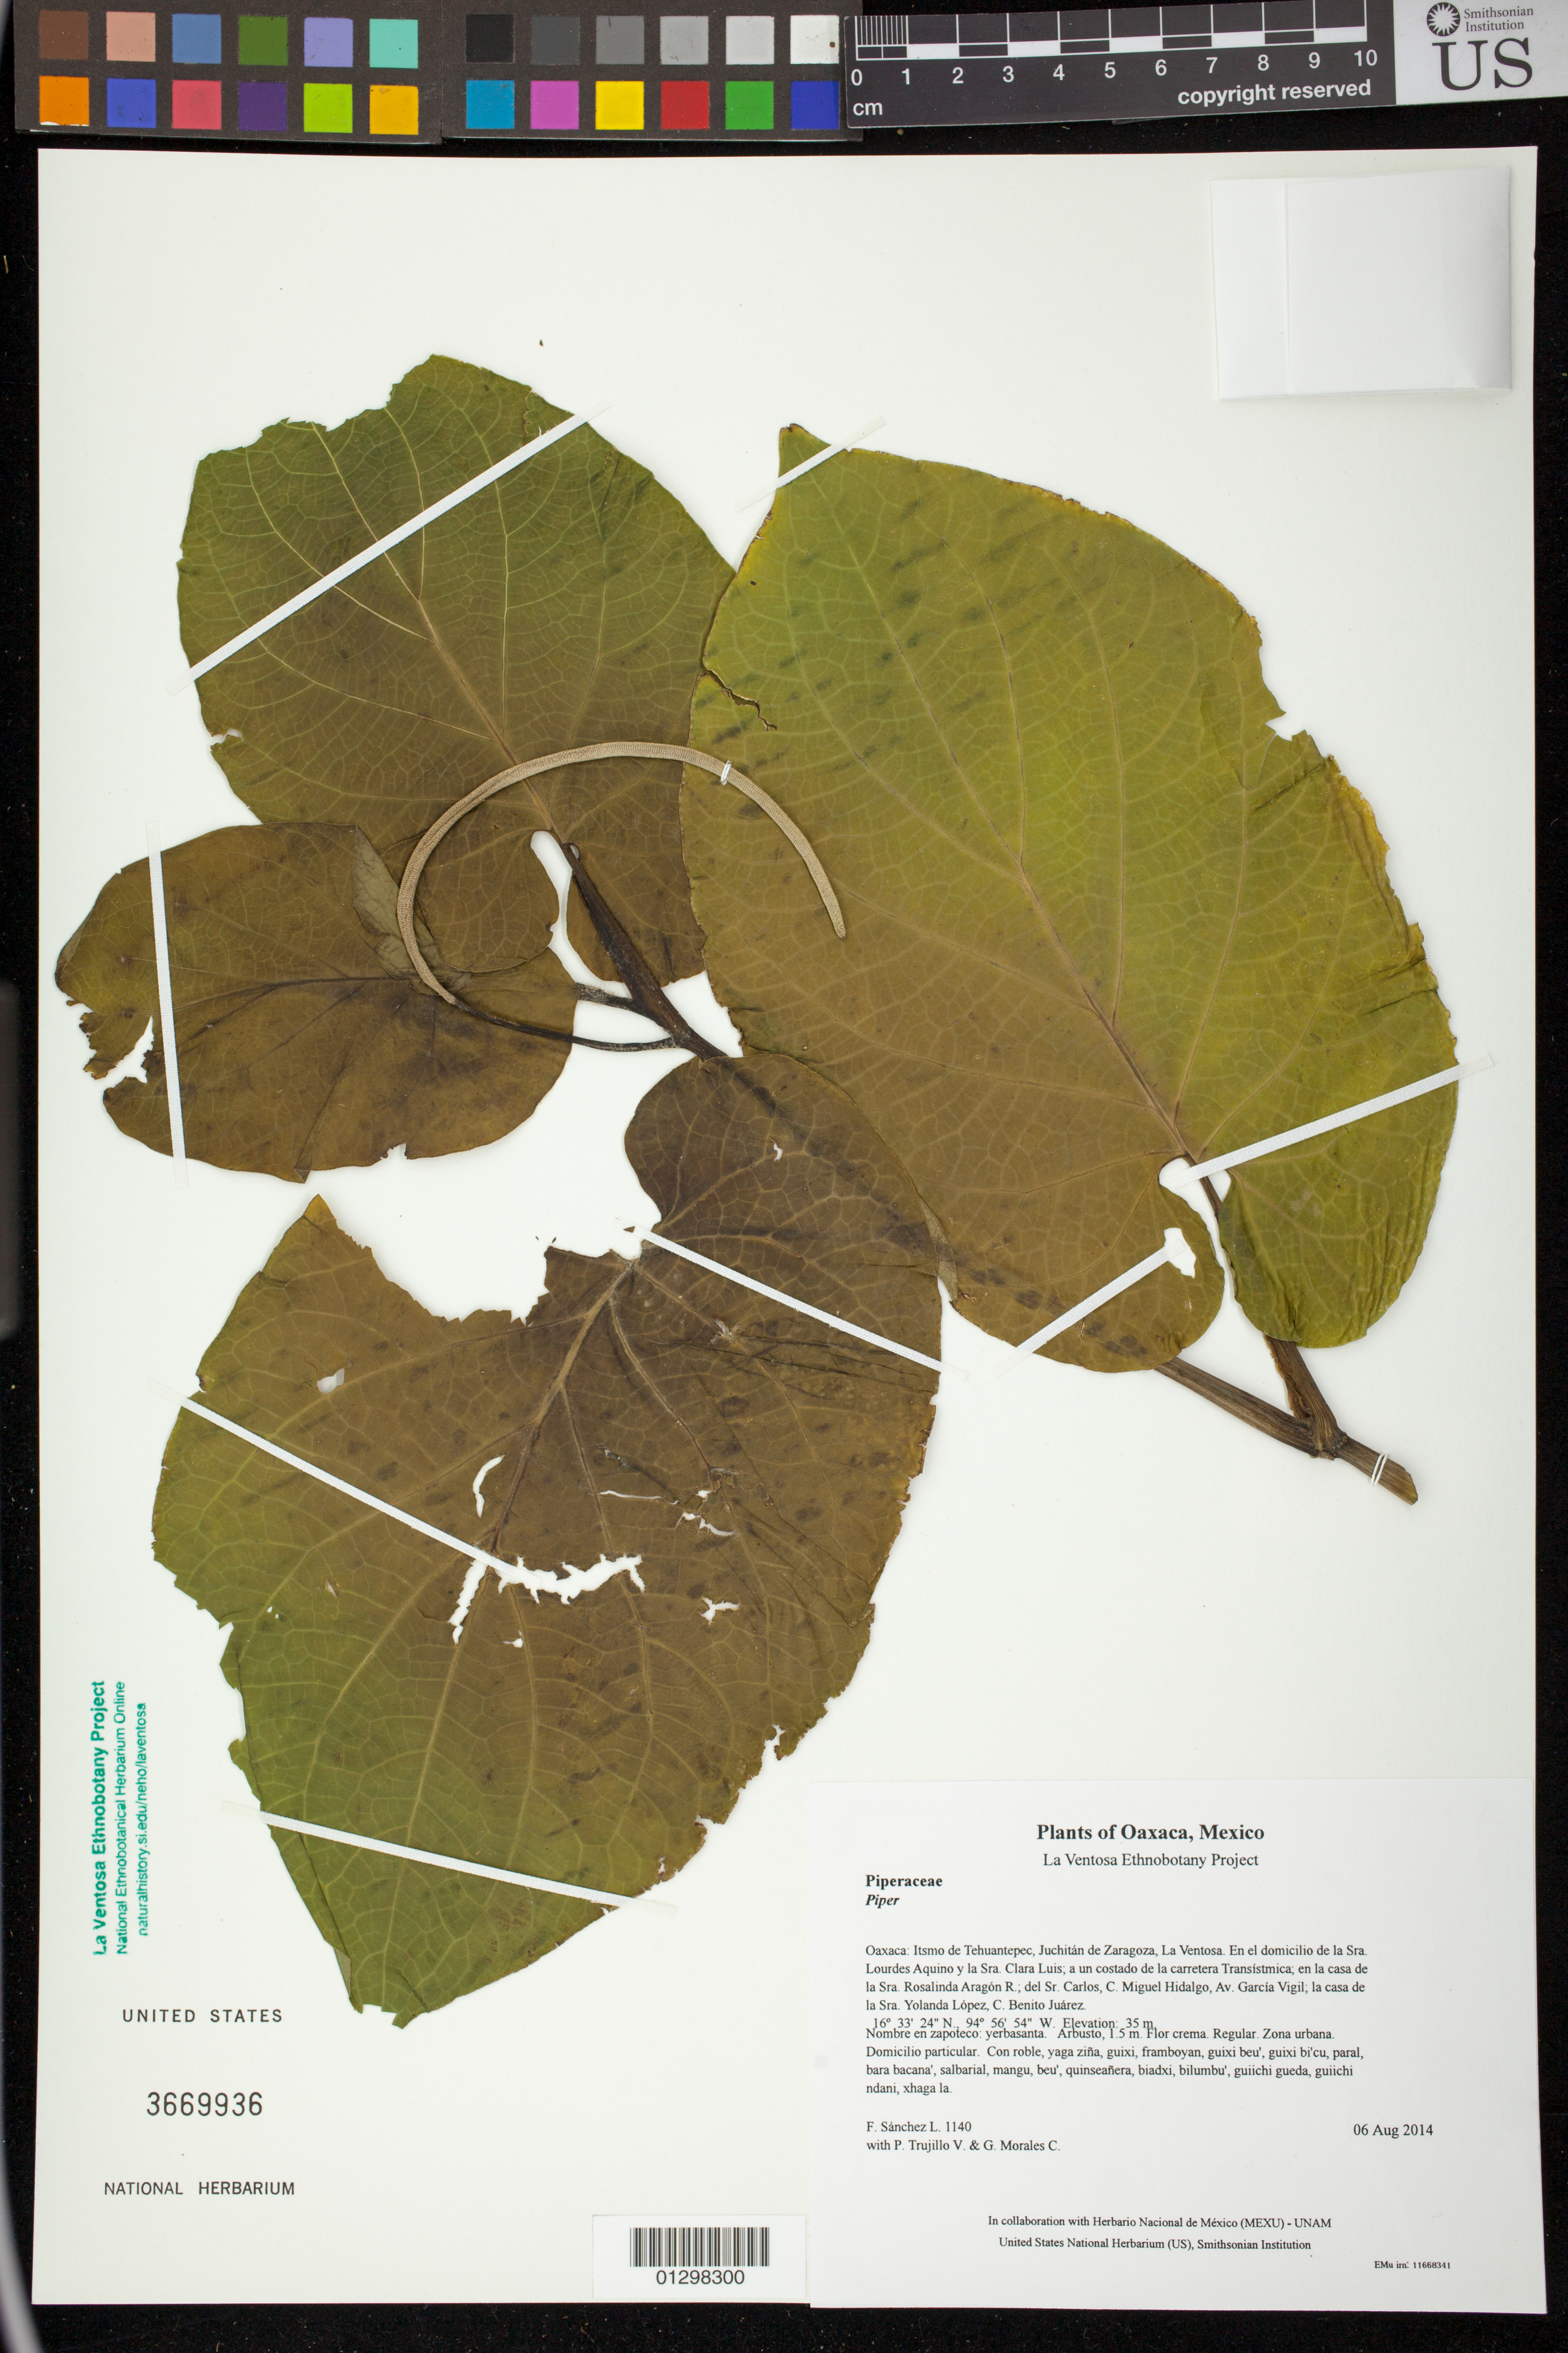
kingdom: Plantae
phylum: Tracheophyta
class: Magnoliopsida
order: Piperales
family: Piperaceae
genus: Piper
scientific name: Piper auritum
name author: Kunth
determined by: Trujillo, W.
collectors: F. Sánchez L., P. Trujillo V. & G. Morales C.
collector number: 1140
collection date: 2014-08-06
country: Mexico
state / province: Oaxaca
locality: Itsmo de Tehuantepec, Juchitán de Zaragoza, La Ventosa. En el domicilio de la Sra. Lourdes Aquino y la Sra. Clara Luis; a un costado de la carretera Transístmica; en la casa de la Sra. Rosalinda Aragón R.; del Sr. Carlos, C. Miguel Hidalgo, Av. García Vigil; la casa de la Sra. Yolanda López, C. Benito Juárez.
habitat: Zona urbana. Domicilio particular.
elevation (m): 35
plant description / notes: MEXU, US; Yaga bandaga. 1.5 m. Guie' nayu. Nuu.; hierba santa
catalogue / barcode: US 3686936